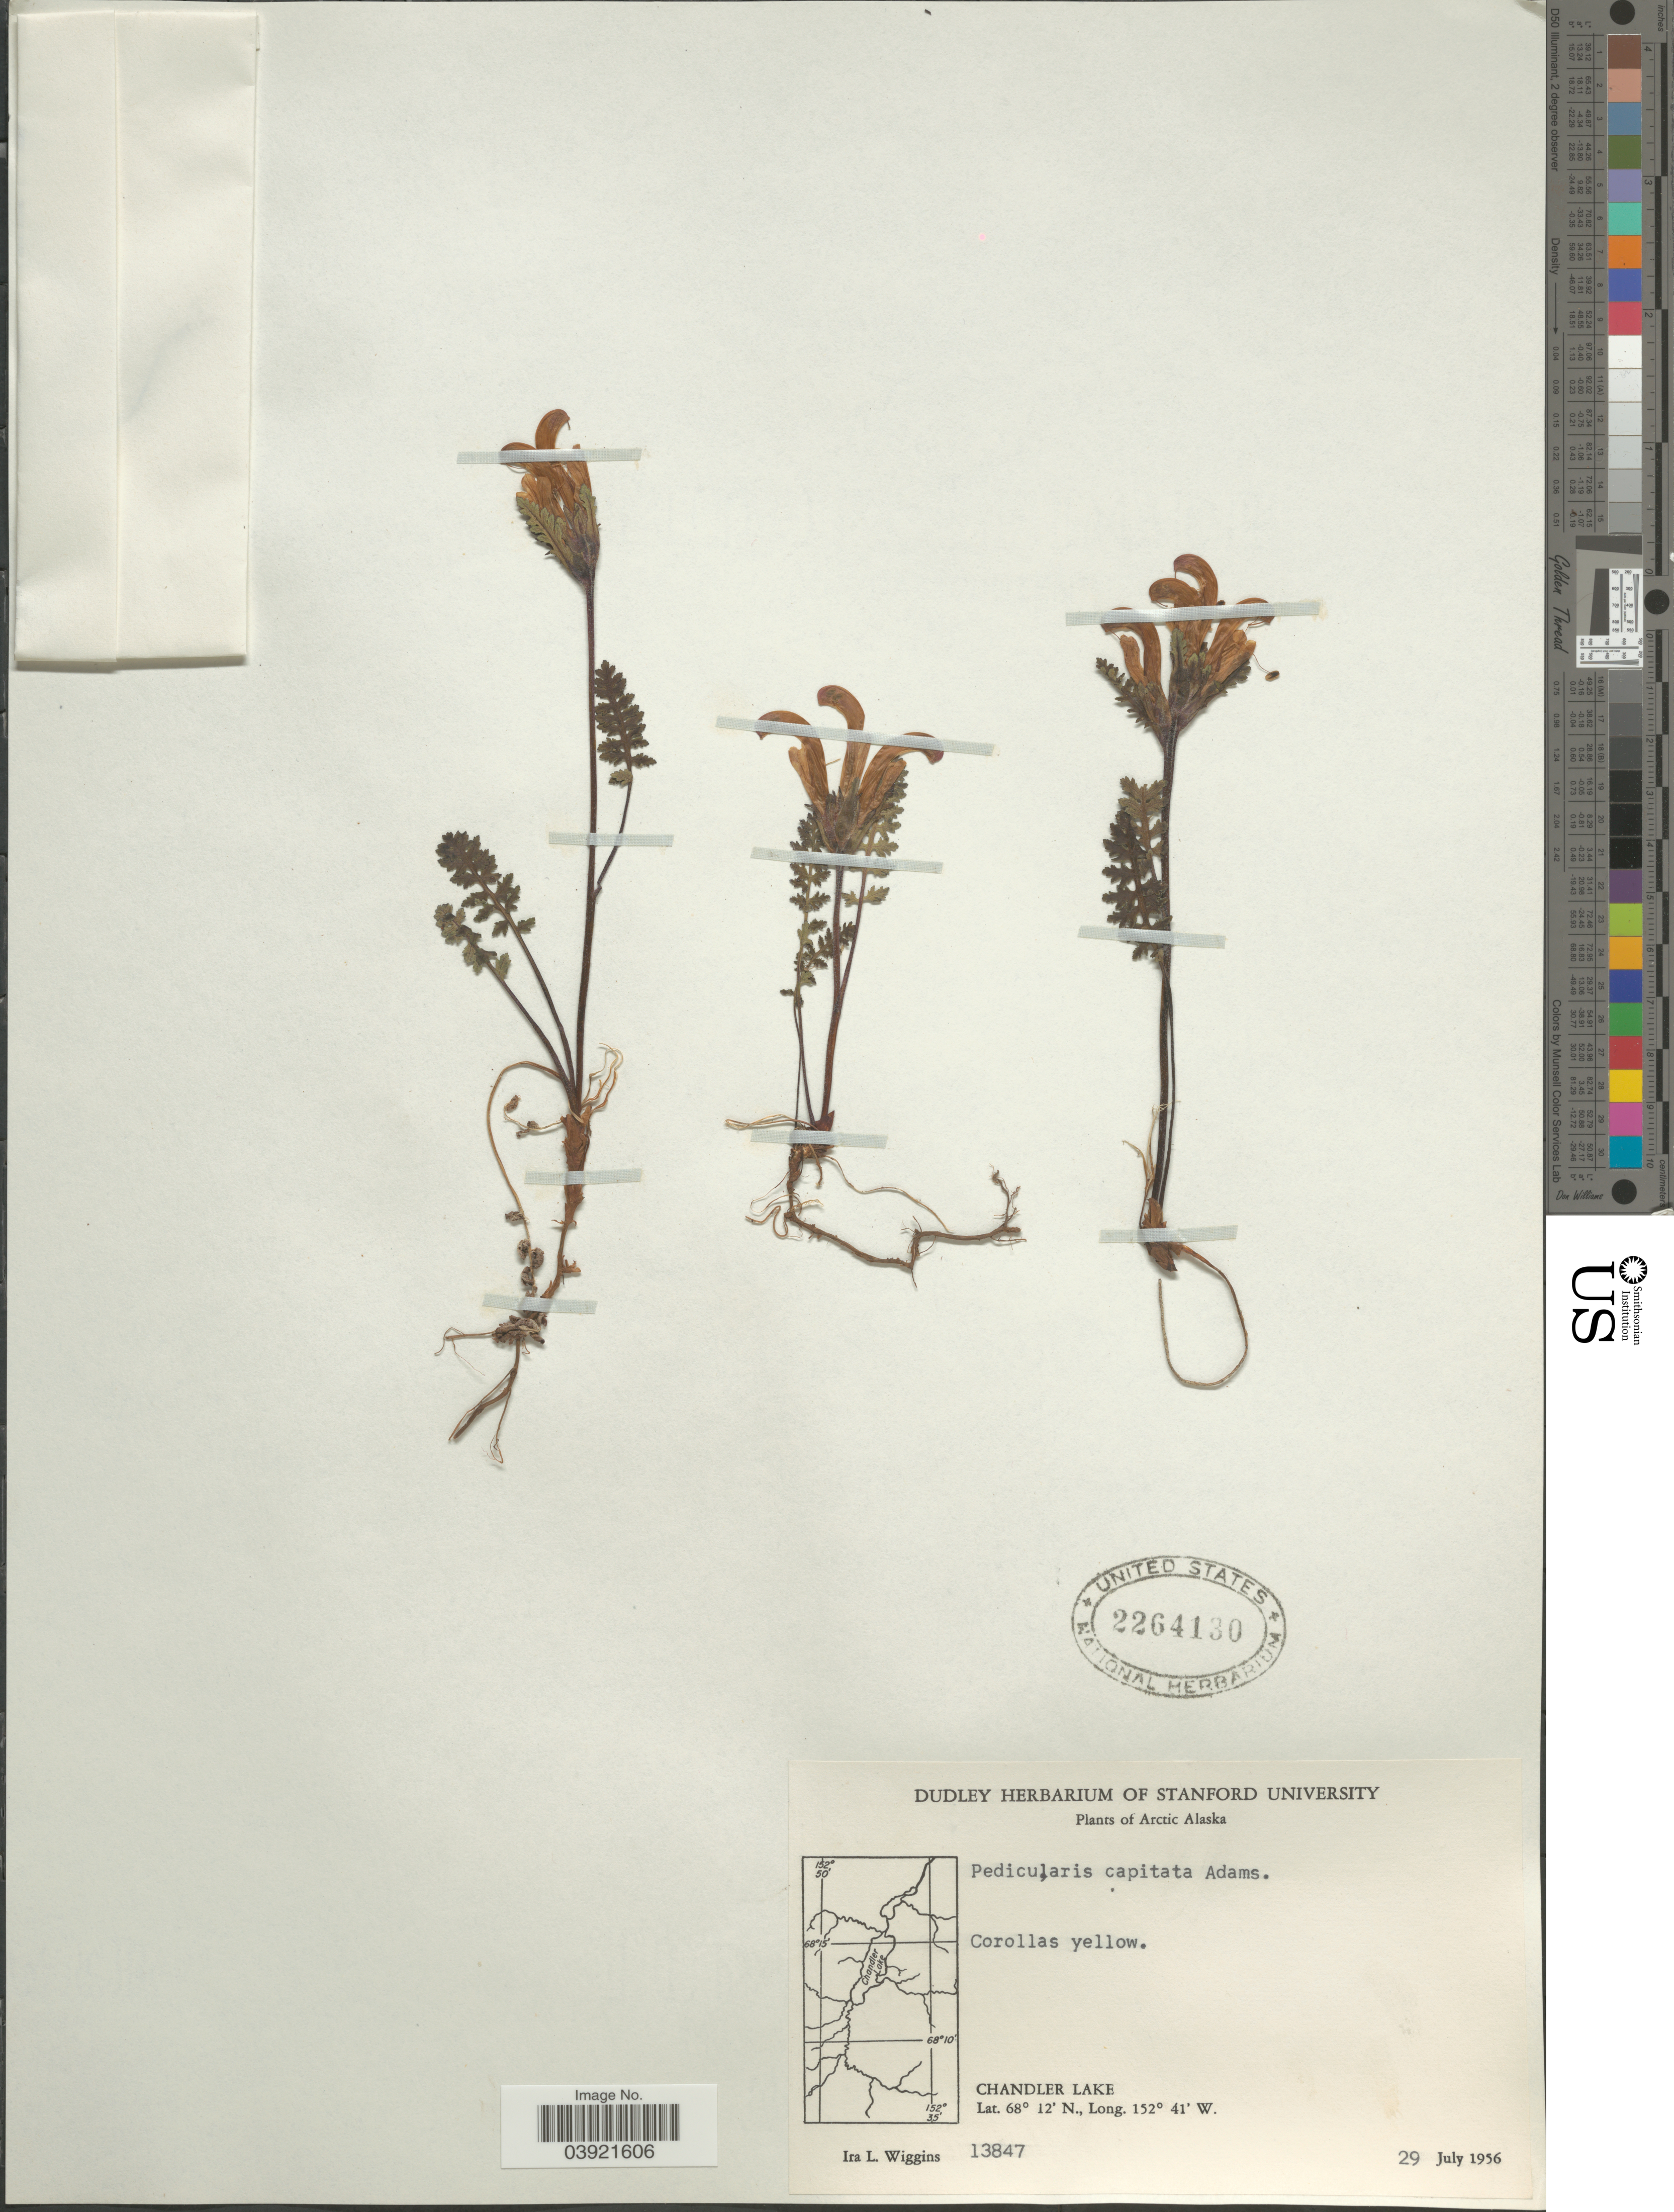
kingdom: Plantae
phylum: Tracheophyta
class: Magnoliopsida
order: Lamiales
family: Orobanchaceae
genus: Pedicularis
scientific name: Pedicularis capitata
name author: Adams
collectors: I. L. Wiggins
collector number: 13847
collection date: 1956-07-29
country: United States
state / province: Alaska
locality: Arctic Alaska. Chandler Lake.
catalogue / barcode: US 2264130